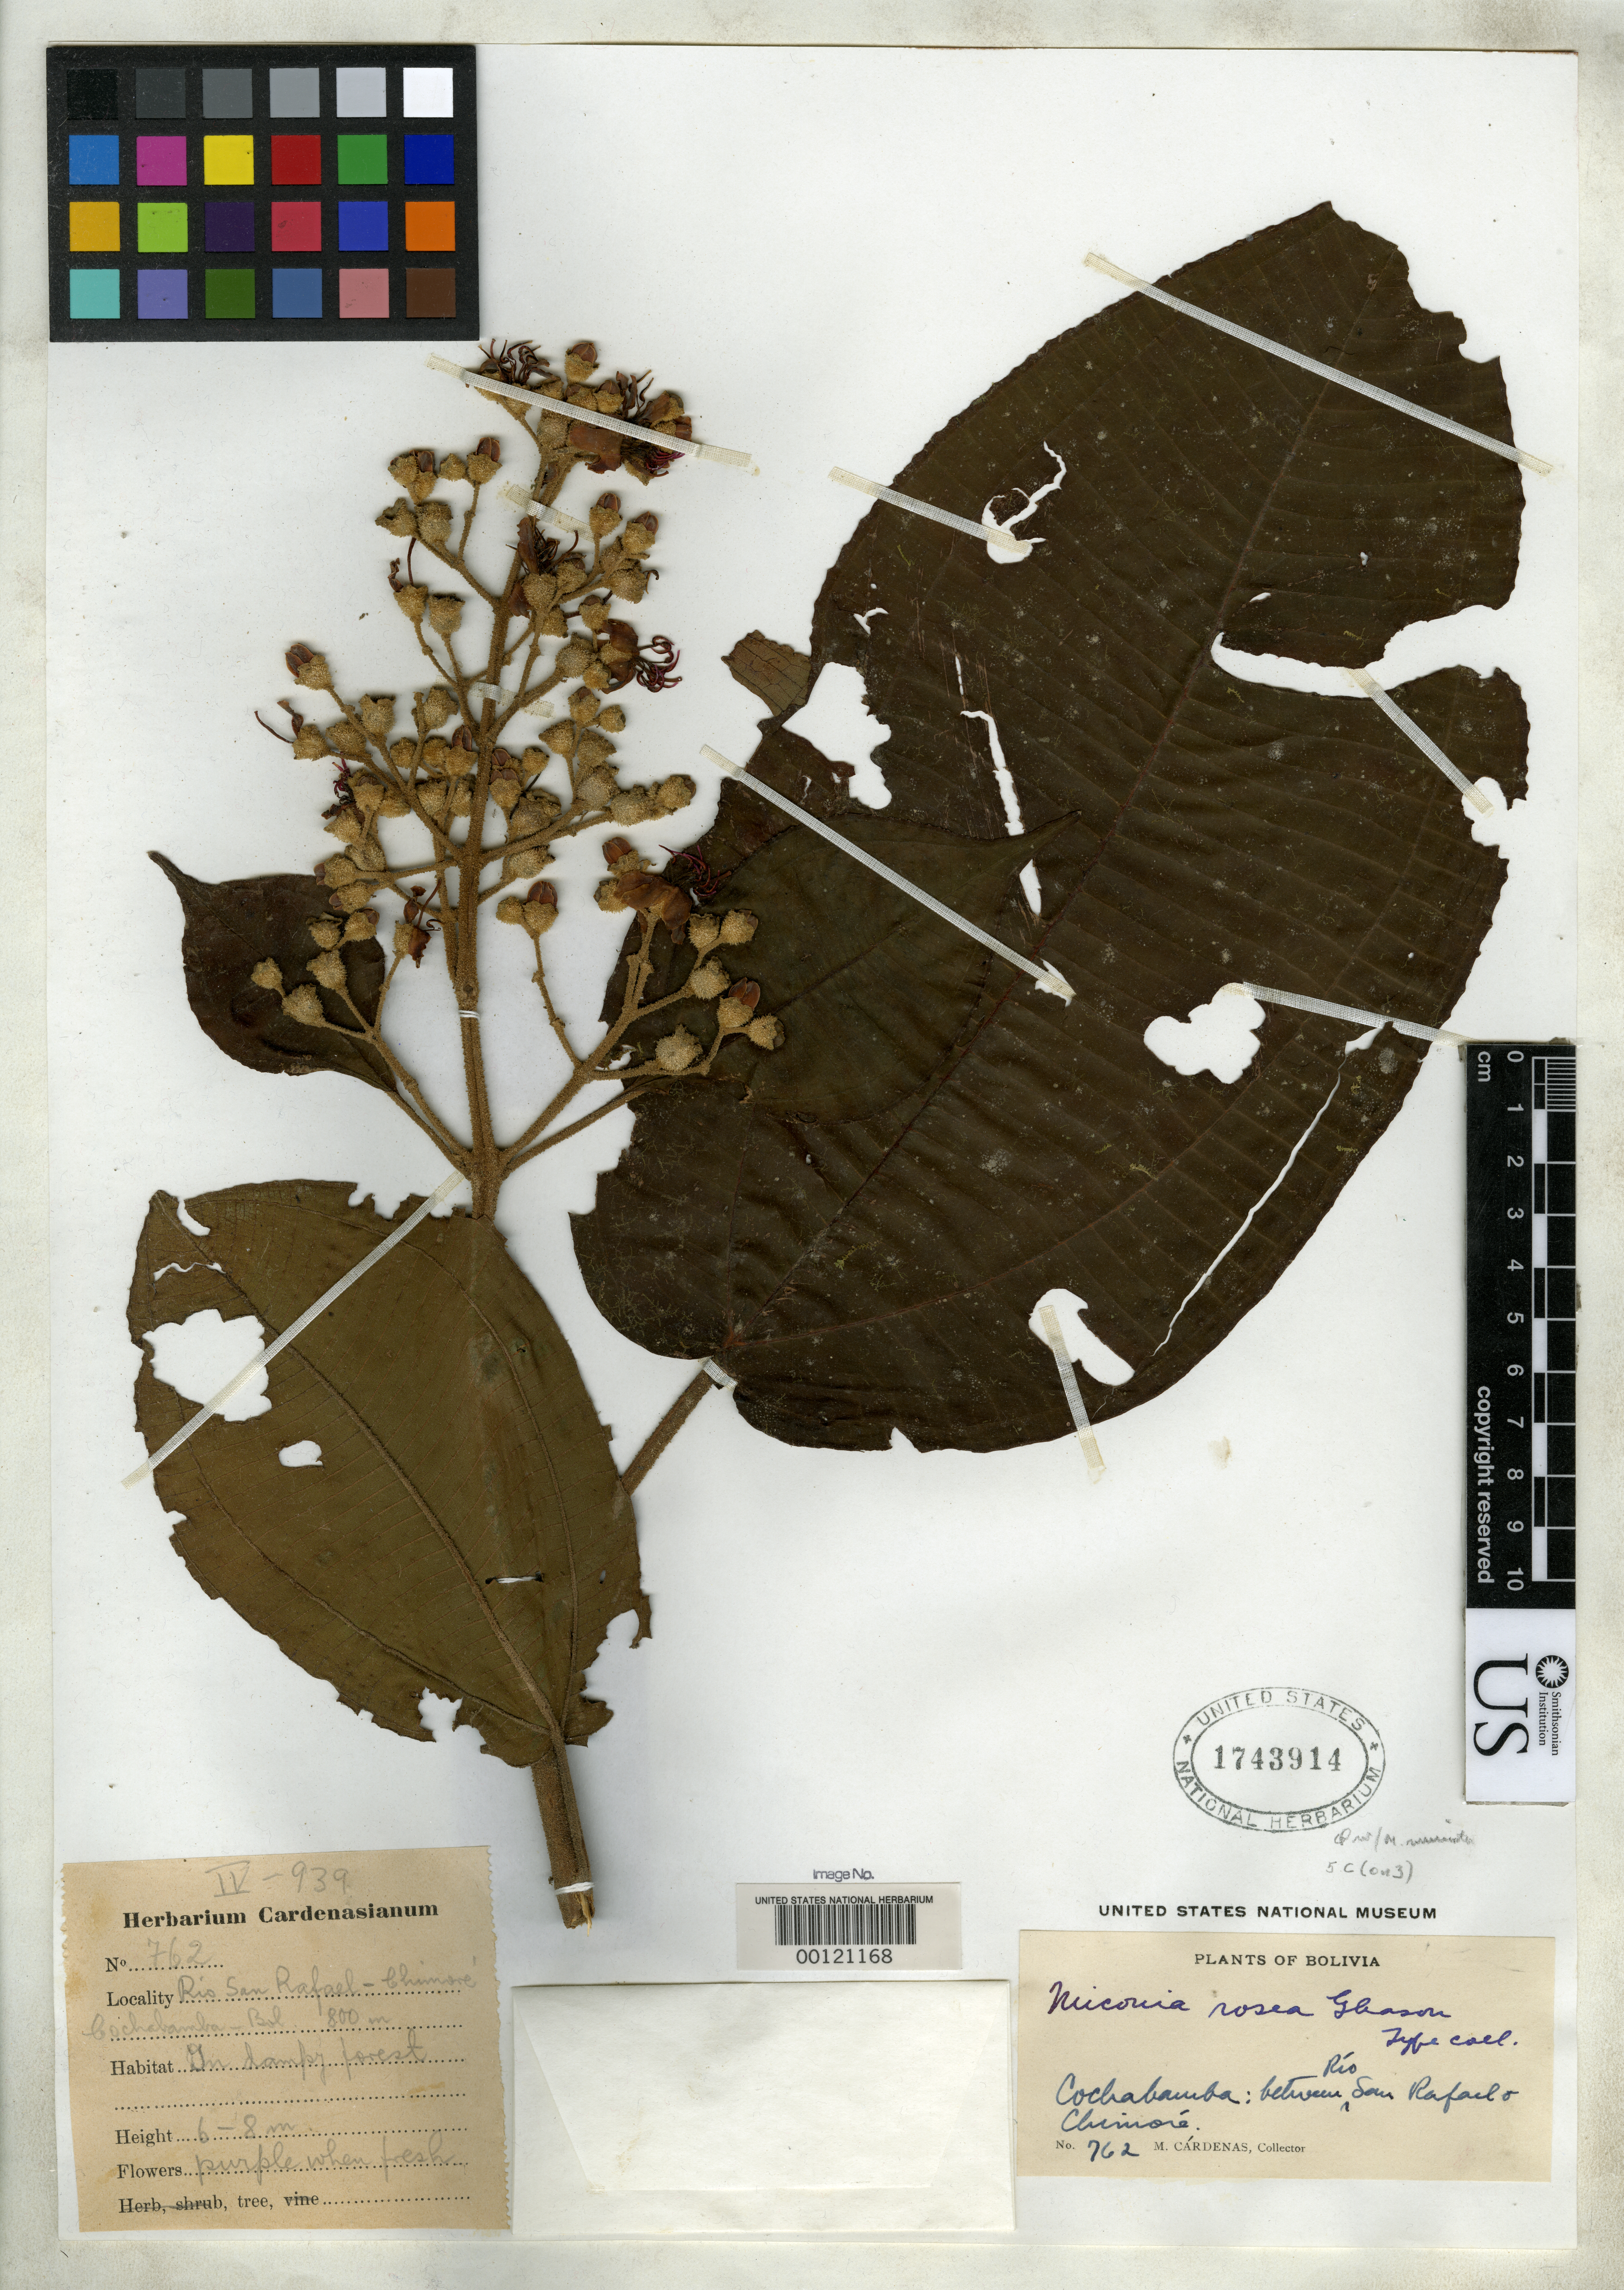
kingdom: Plantae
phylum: Tracheophyta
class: Magnoliopsida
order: Myrtales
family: Melastomataceae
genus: Miconia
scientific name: Miconia rosea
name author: Gleason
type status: Isotype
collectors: M. Cárdenas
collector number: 762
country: Bolivia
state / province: Cochabamba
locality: Between Rio San Rafael and Chimore.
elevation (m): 800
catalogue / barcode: US 1743914